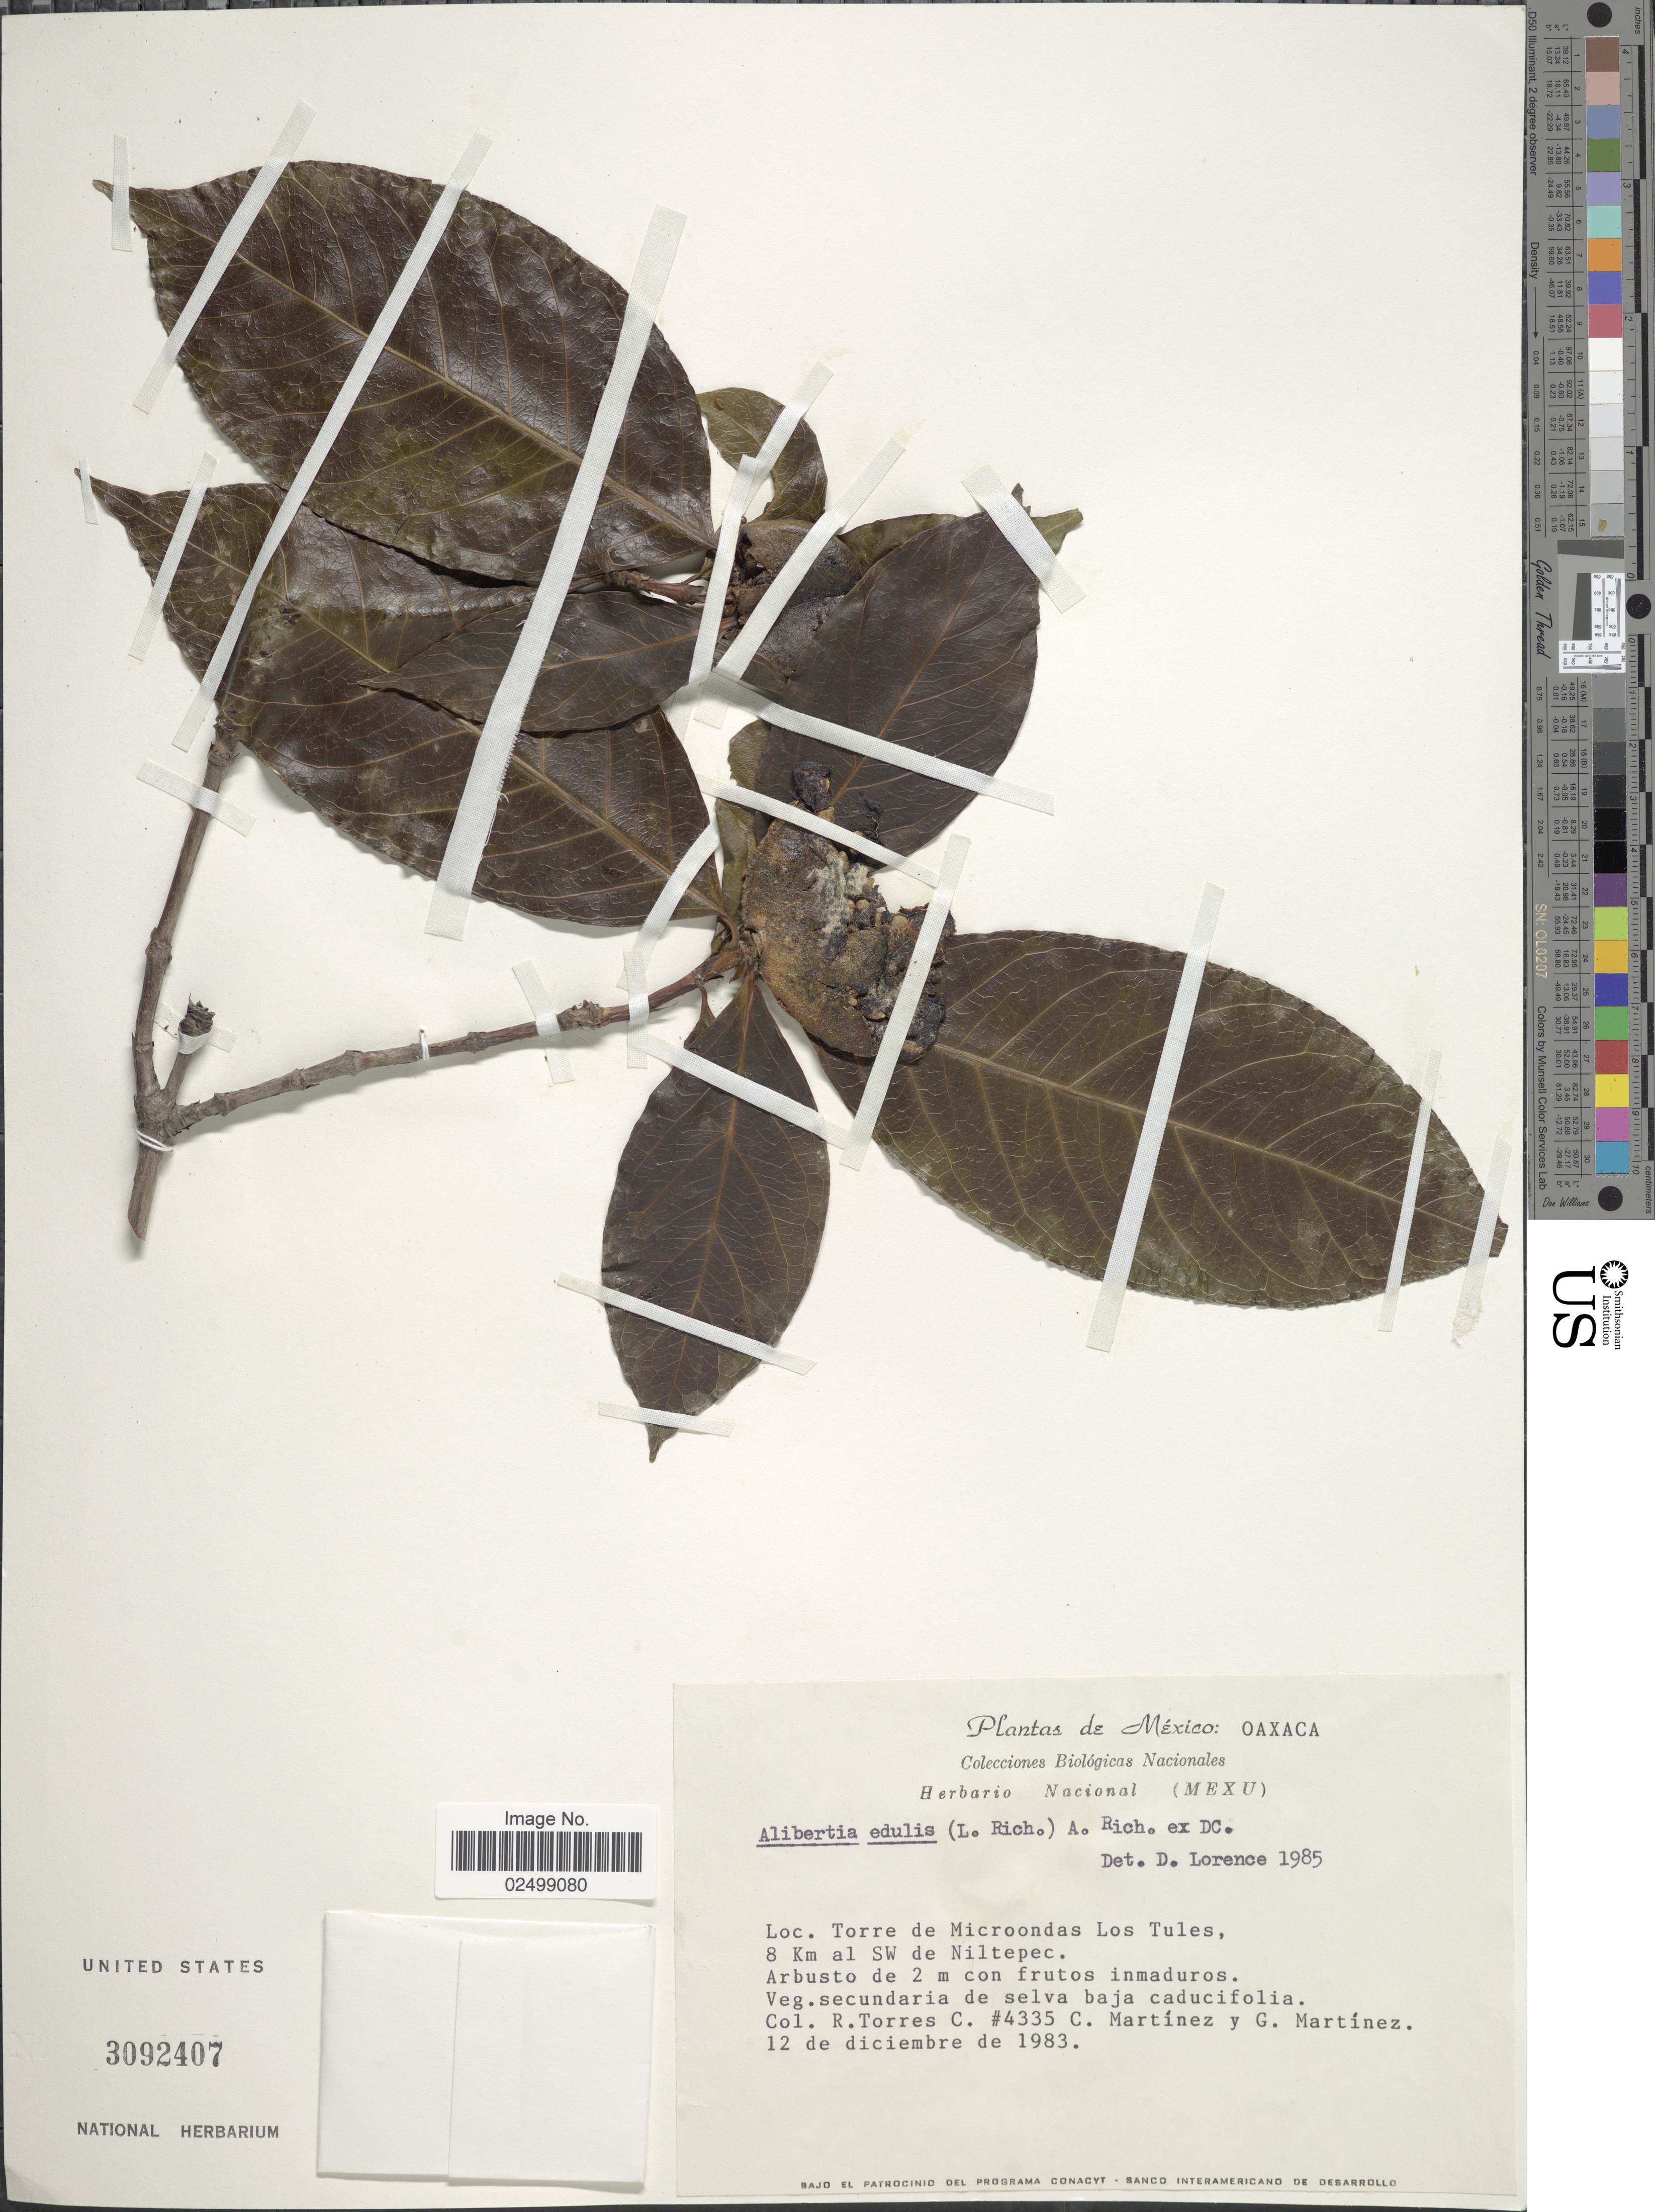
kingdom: Plantae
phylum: Tracheophyta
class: Magnoliopsida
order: Gentianales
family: Rubiaceae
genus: Alibertia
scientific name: Alibertia edulis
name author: (Rich.) A. Rich. ex DC.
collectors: R. Torres C., C. Martínez & G. Martínez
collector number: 4335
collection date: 1983-12-12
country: Mexico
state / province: Oaxaca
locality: Torre de Microondas Los Tules, 8 Km al SW de Niltepec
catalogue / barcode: US 3092407